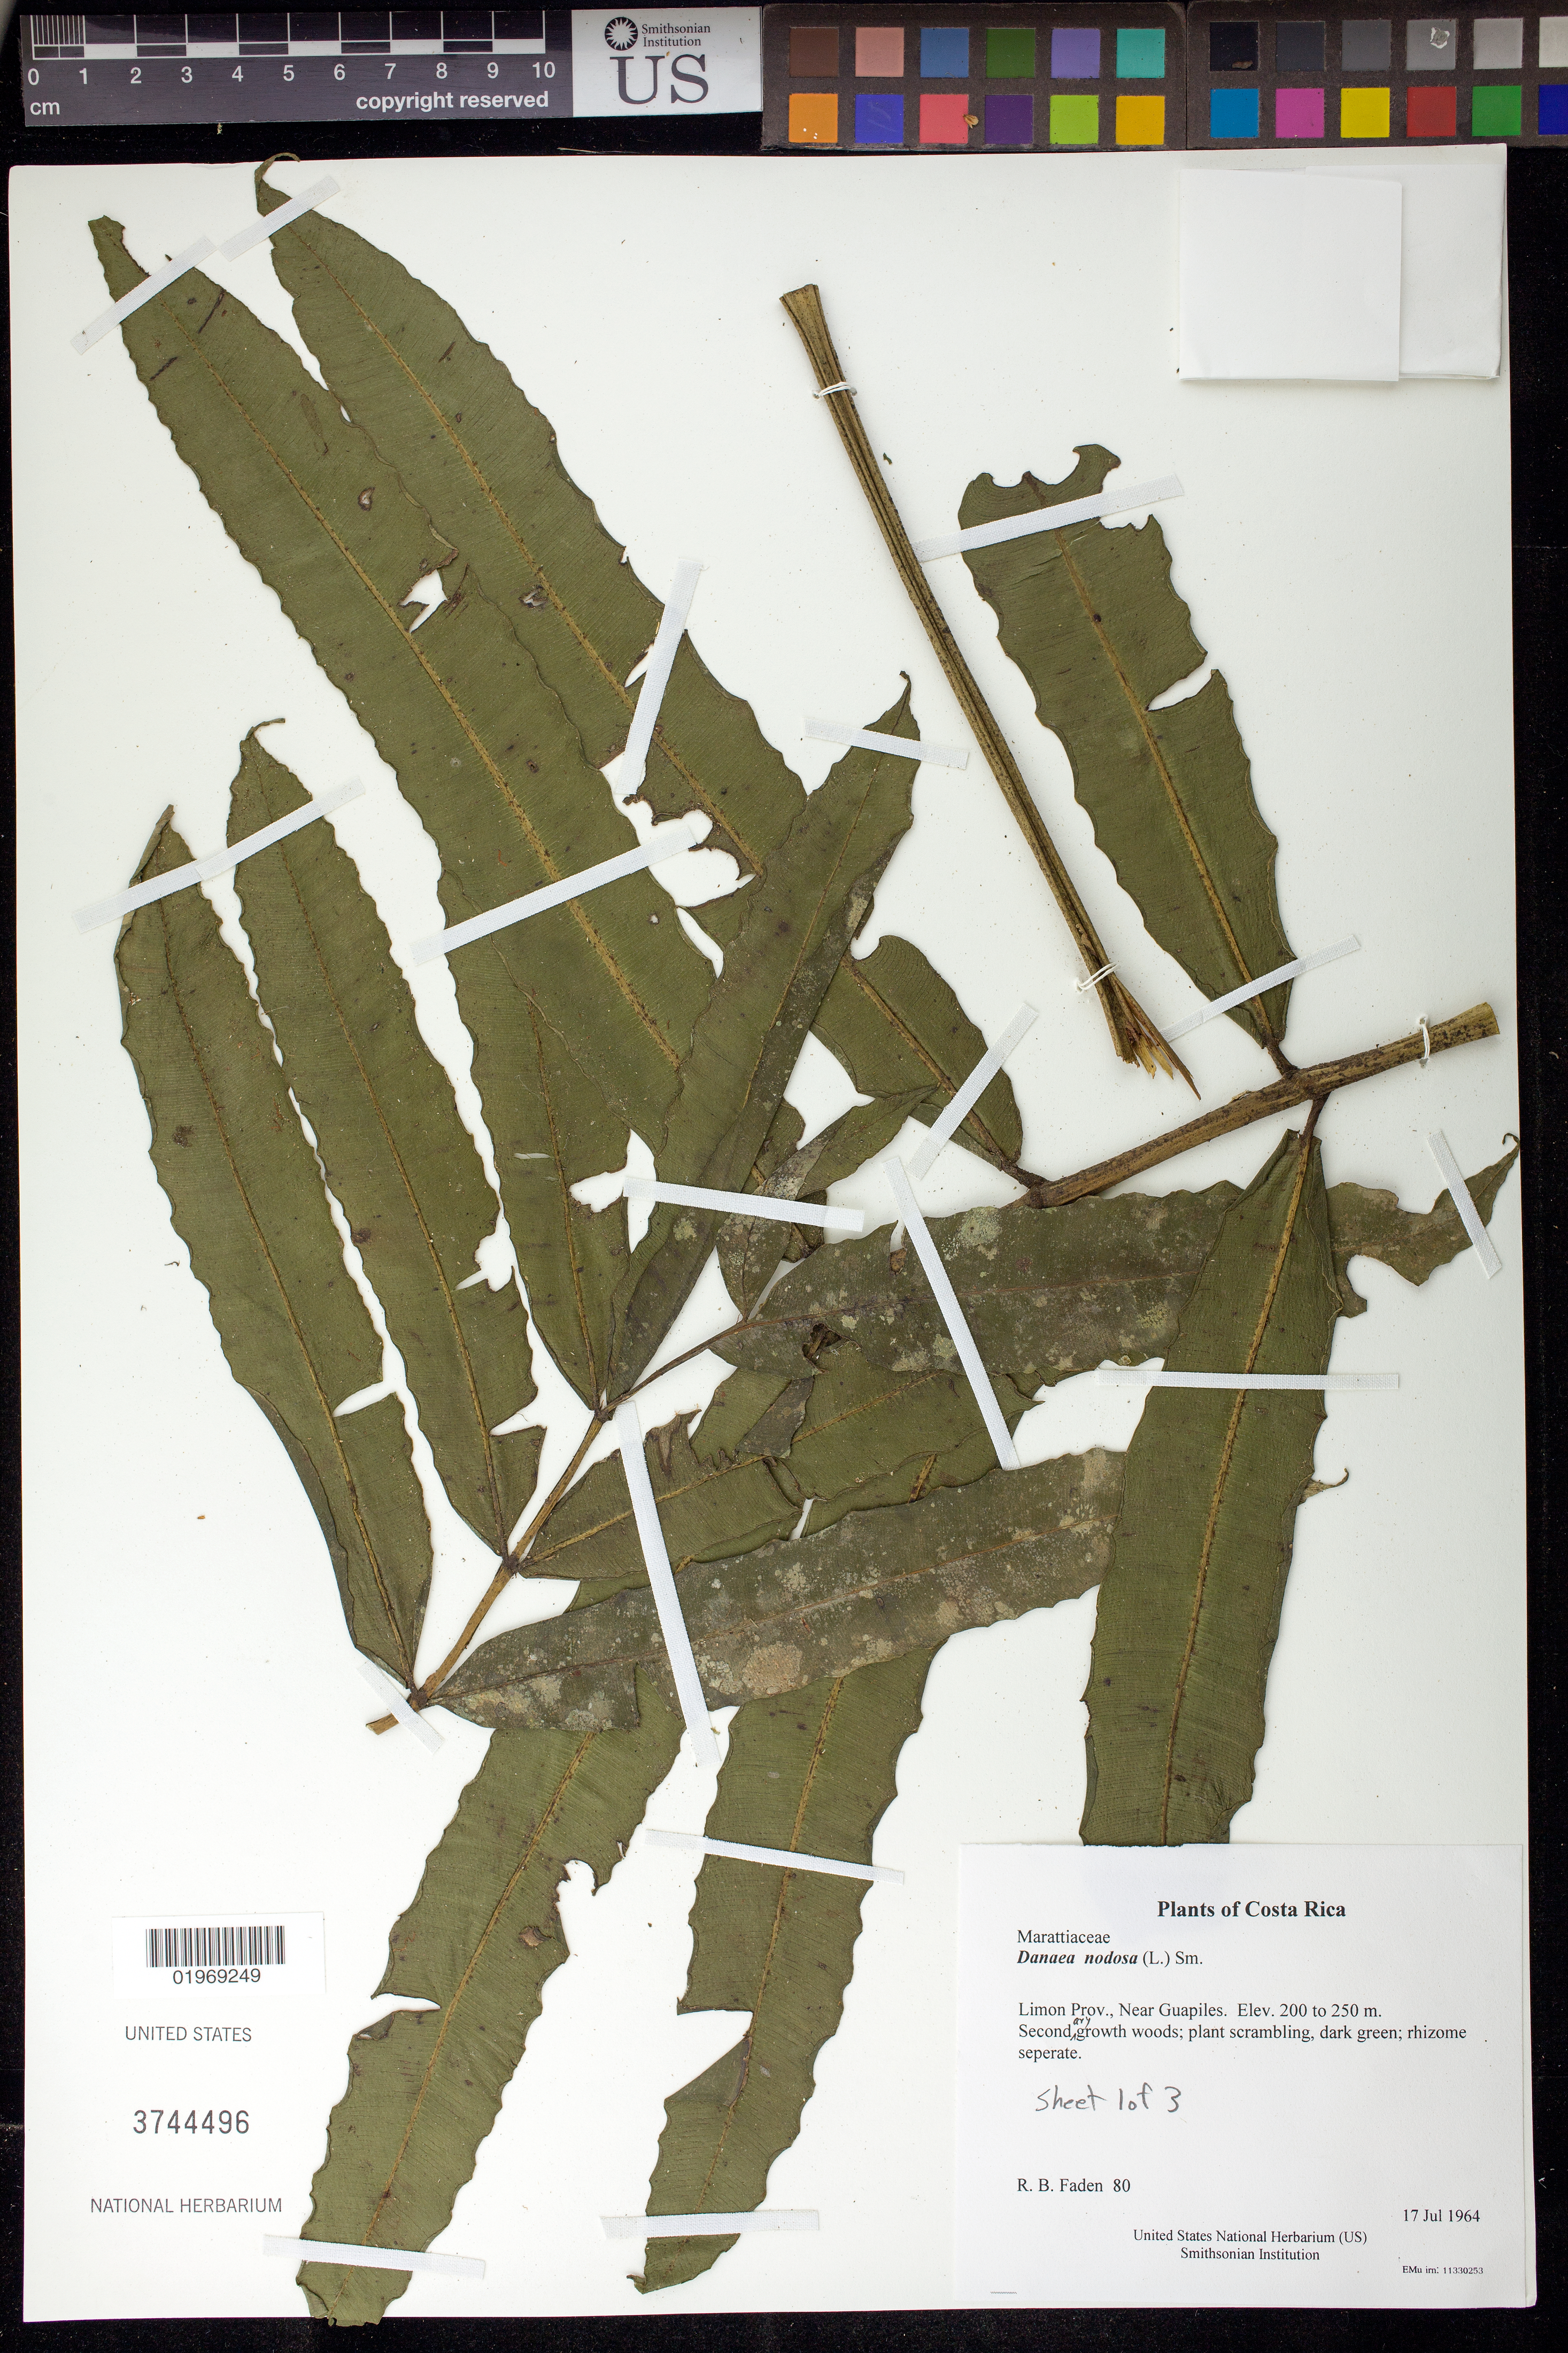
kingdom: Plantae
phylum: Tracheophyta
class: Polypodiopsida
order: Marattiales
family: Marattiaceae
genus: Danaea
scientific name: Danaea nodosa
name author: (L.) Sm.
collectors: R. B. Faden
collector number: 80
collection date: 1964-07-17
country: Costa Rica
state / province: Limon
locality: Near Guapiles.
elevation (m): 200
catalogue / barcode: US 3744496